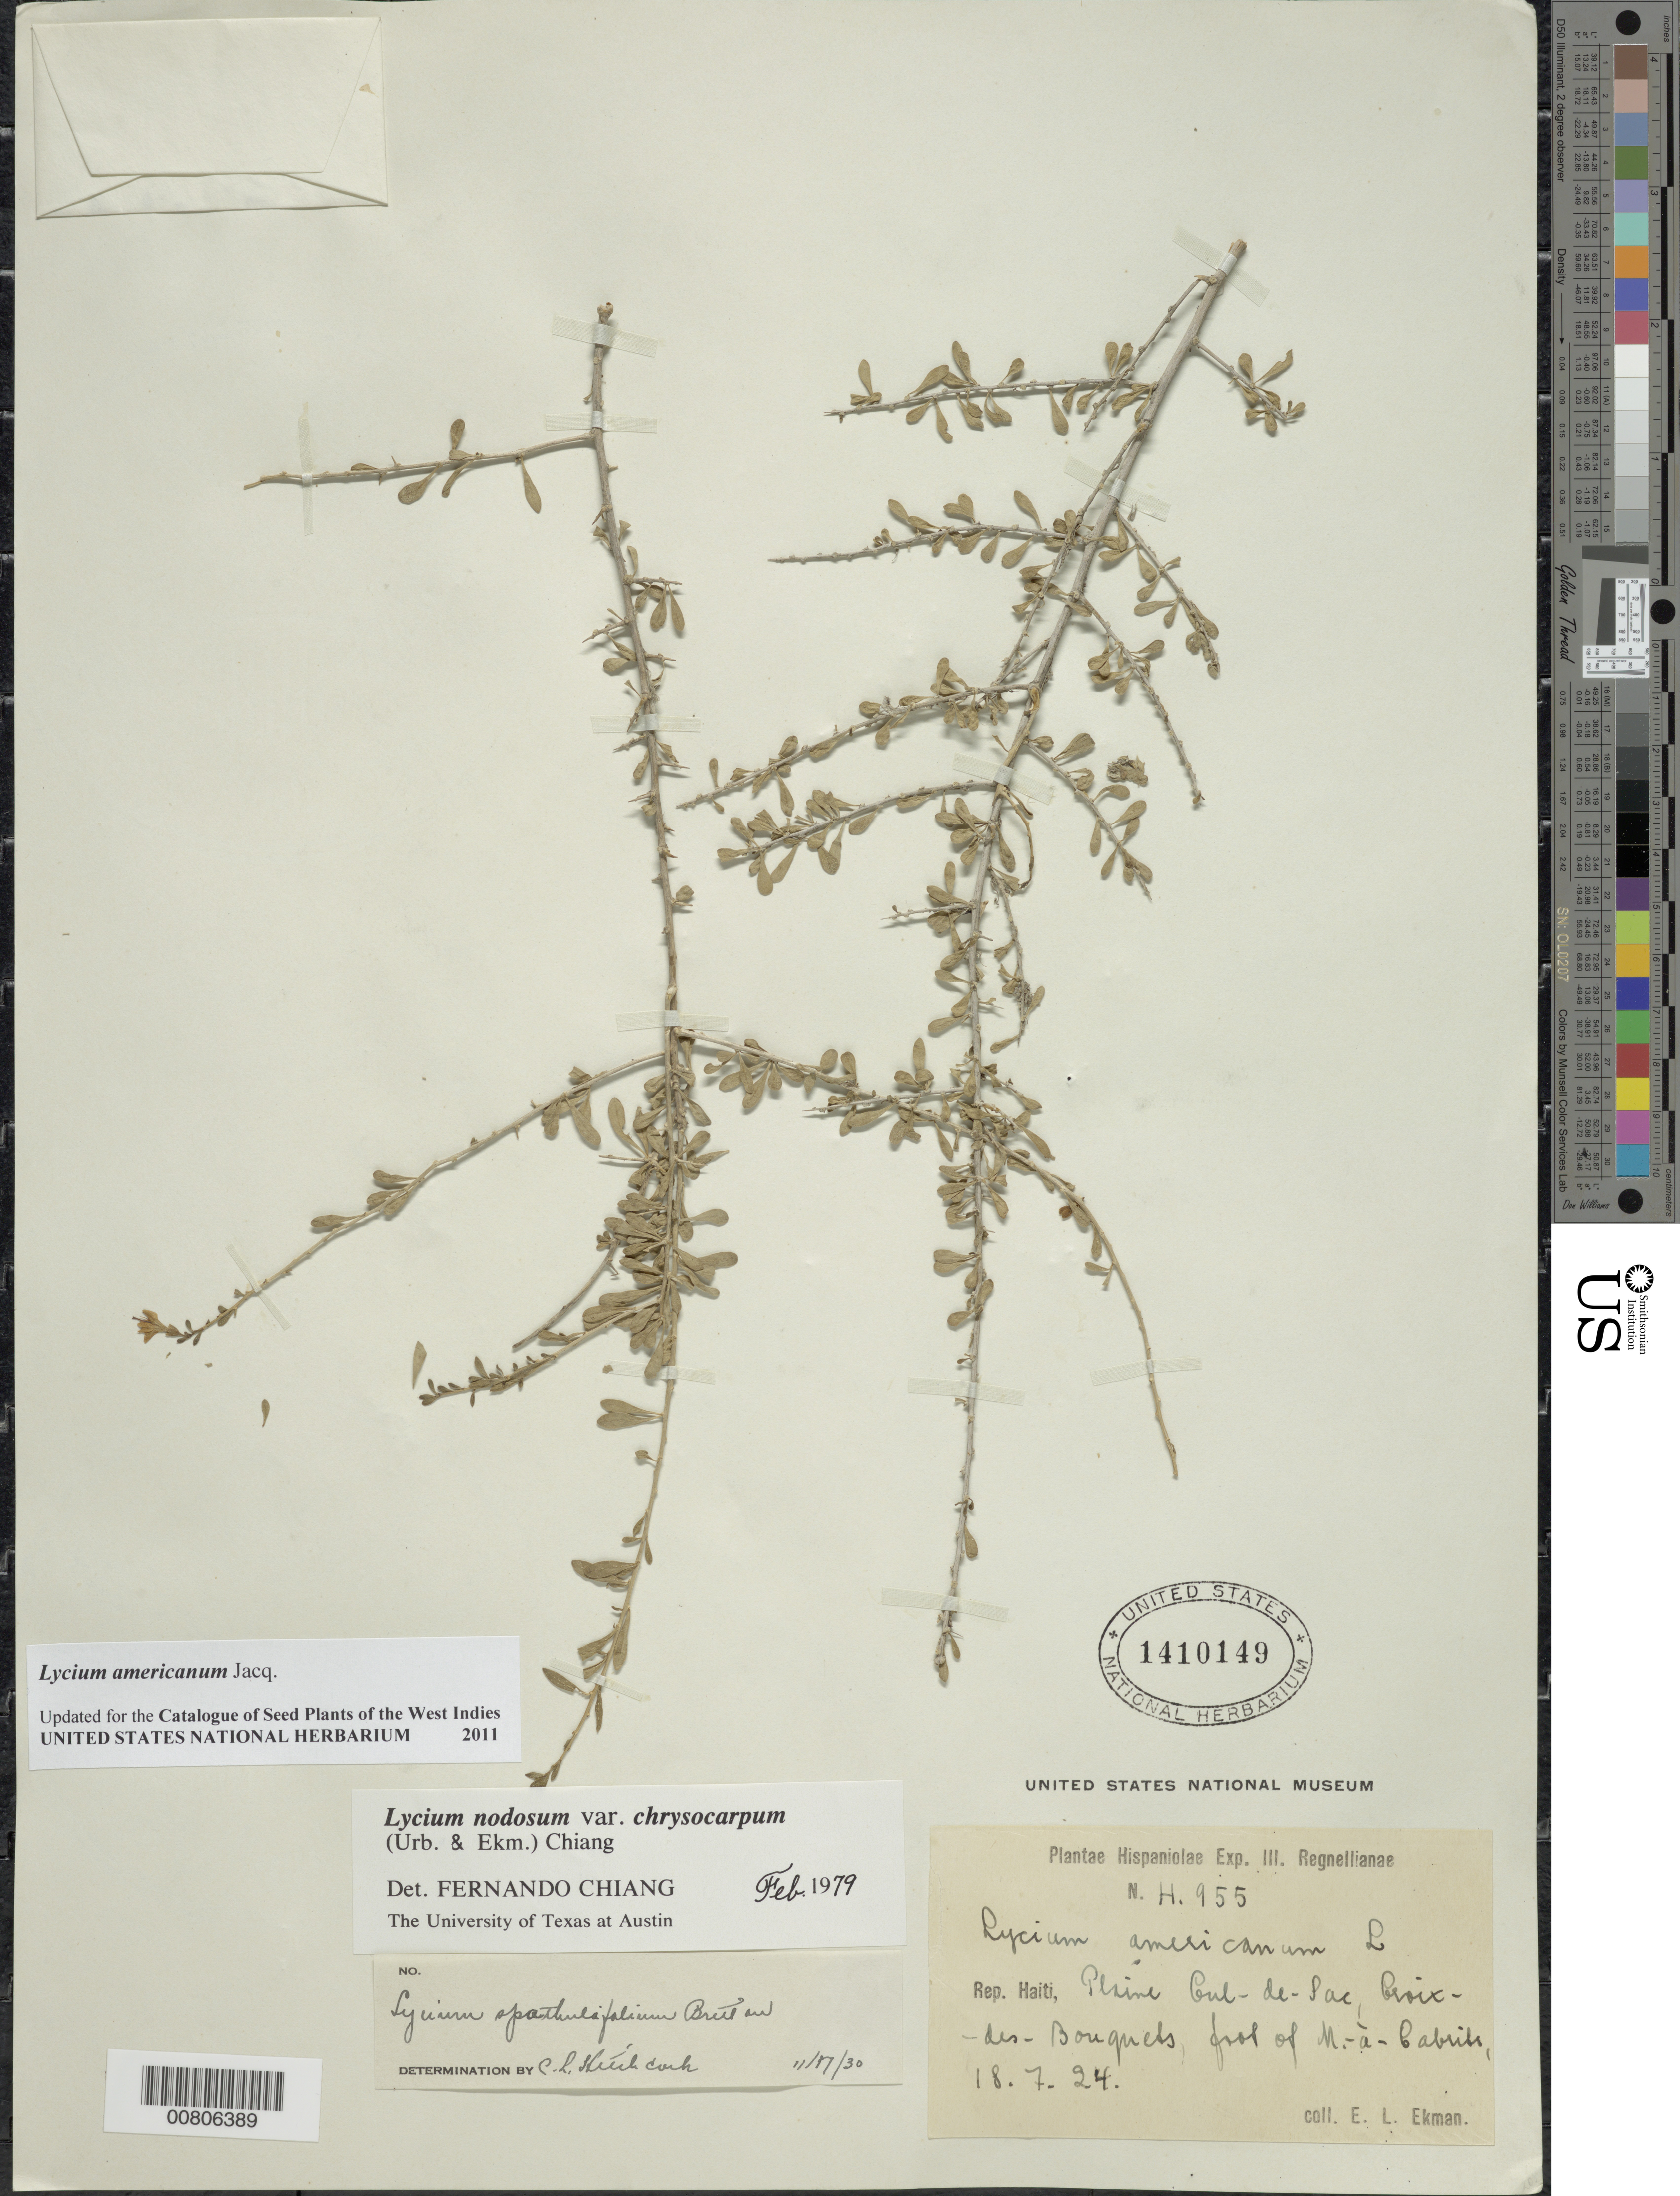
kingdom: Plantae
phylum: Tracheophyta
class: Magnoliopsida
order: Solanales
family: Solanaceae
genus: Lycium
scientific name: Lycium americanum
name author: Jacq.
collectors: E. L. Ekman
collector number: H 955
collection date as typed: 18 Jul 1924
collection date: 1924-07-18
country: Haiti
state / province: Ouest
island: Hispaniola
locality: Plaine Cul-de-Sac, Croix-des-Bouquets, M-à-Cabrits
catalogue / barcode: US 1410149